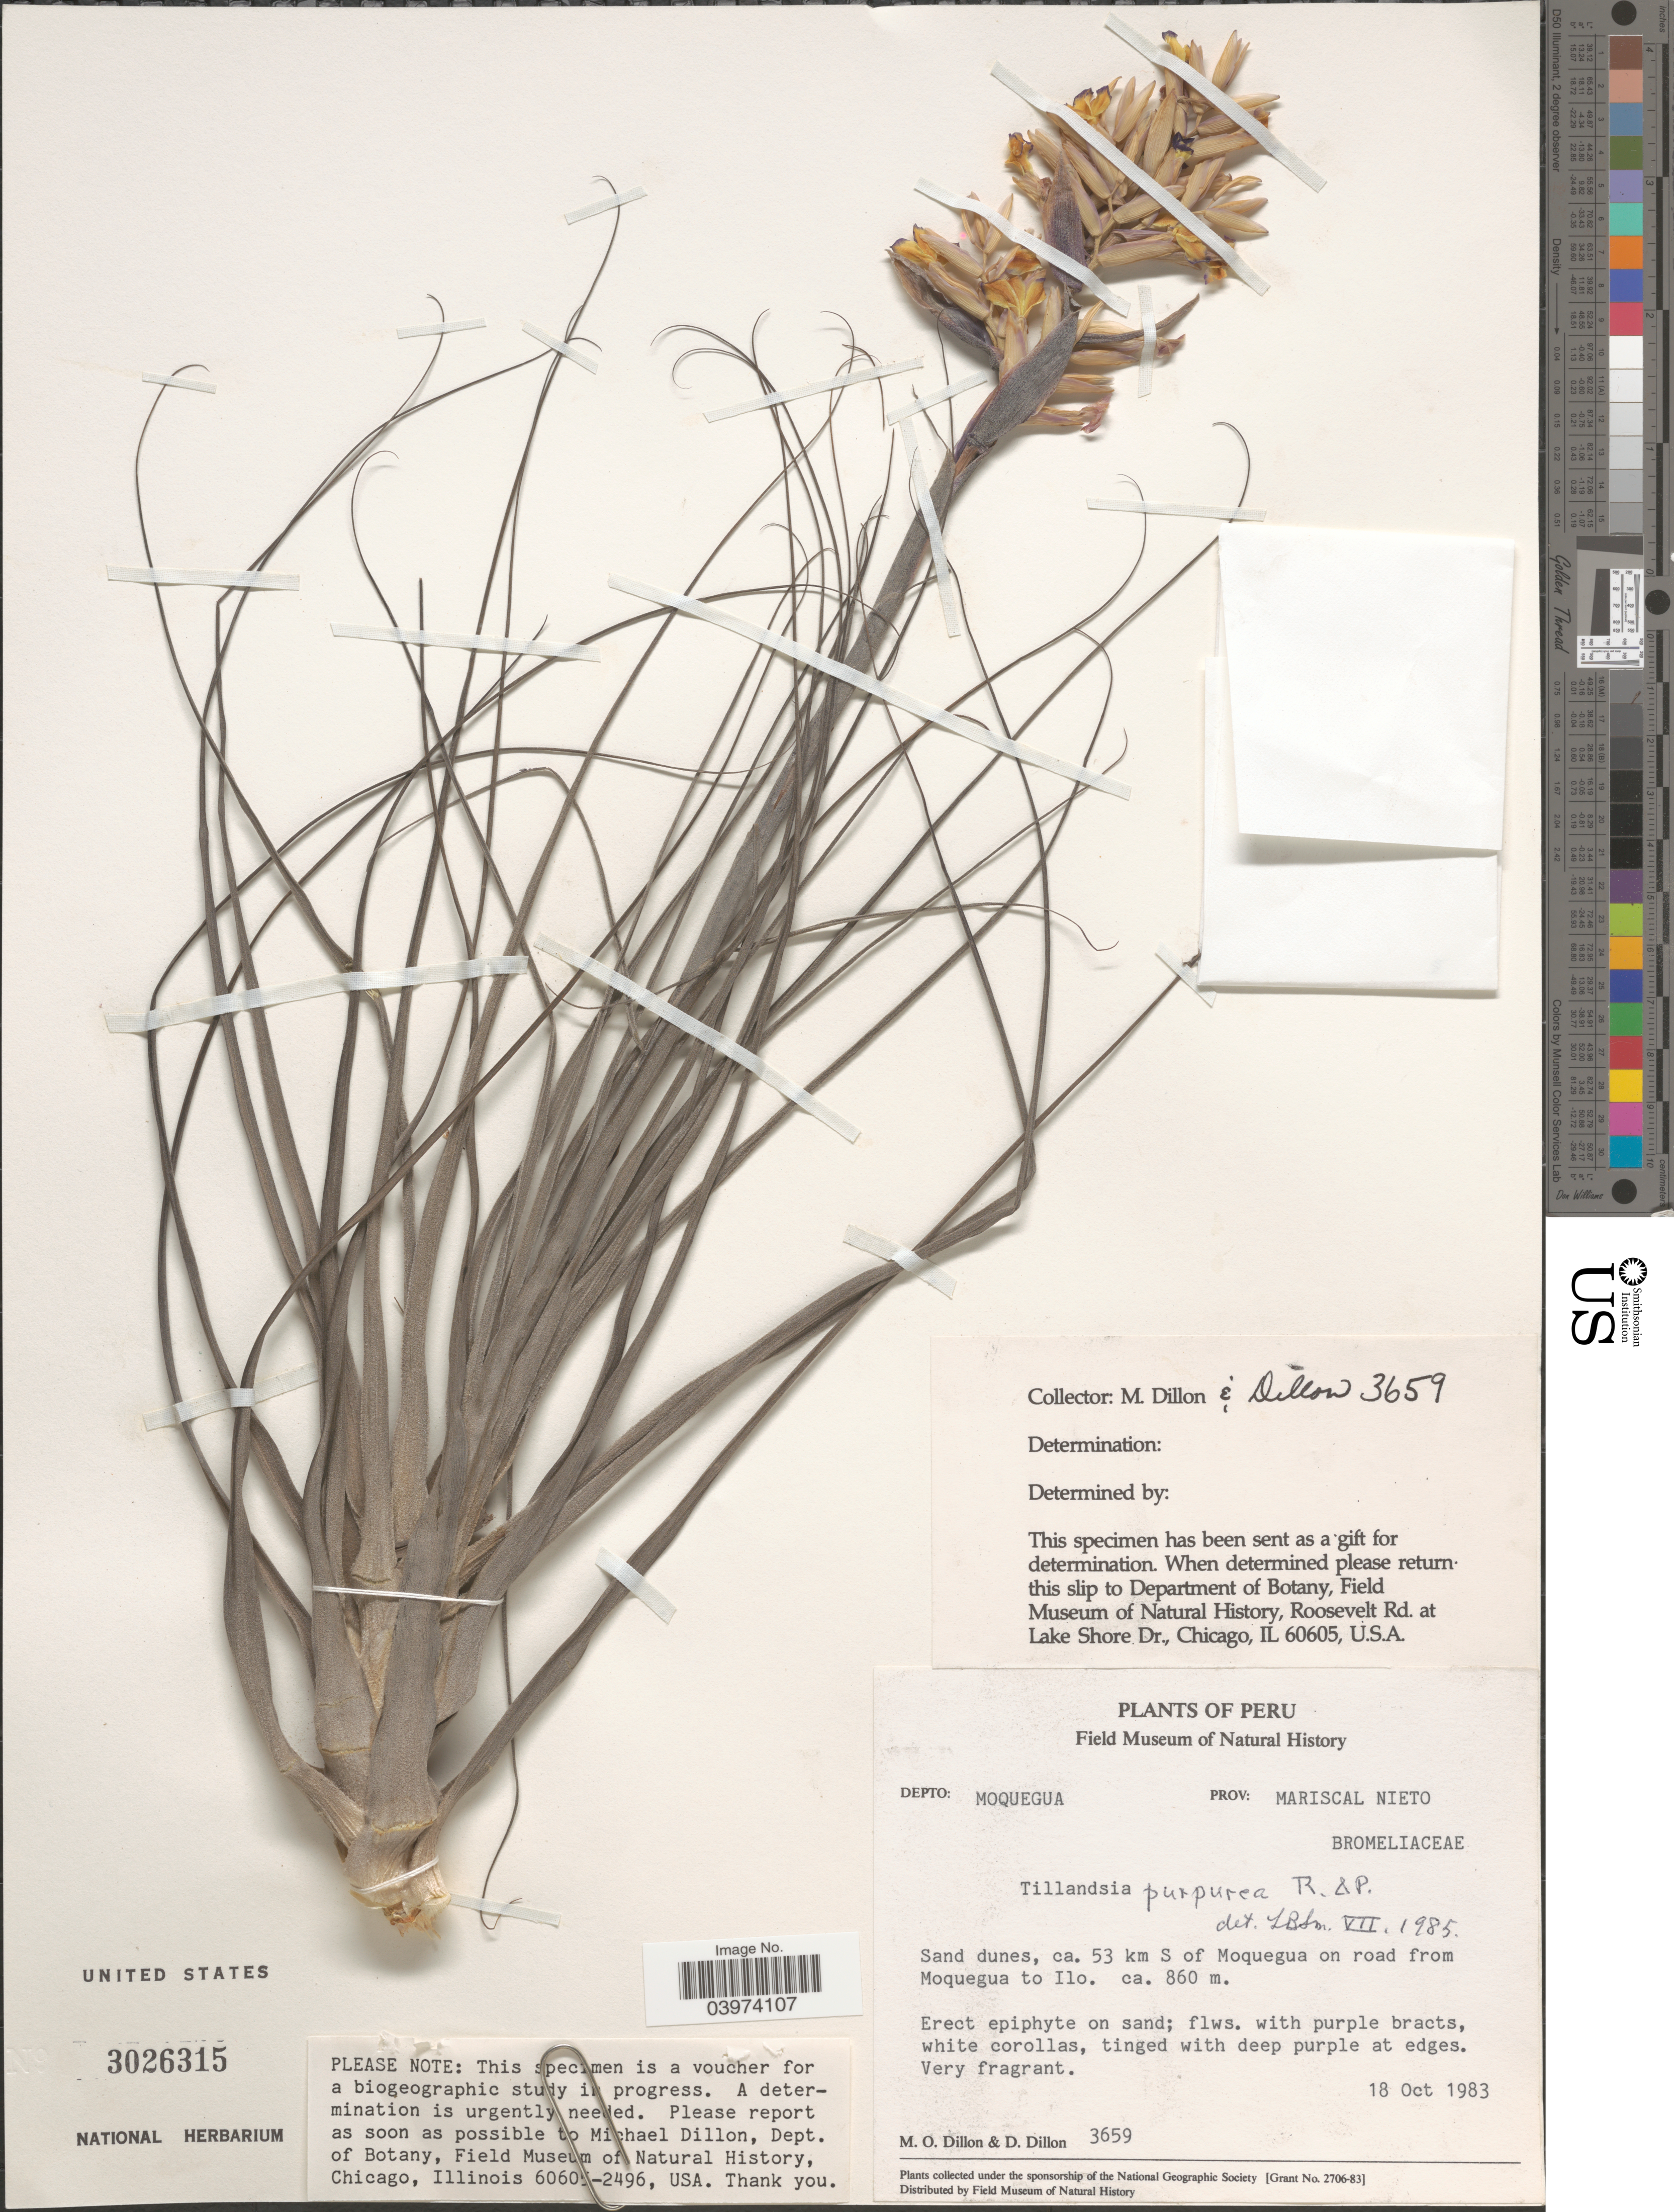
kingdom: Plantae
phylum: Tracheophyta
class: Liliopsida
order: Poales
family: Bromeliaceae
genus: Tillandsia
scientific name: Tillandsia purpurea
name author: Ruiz & Pav.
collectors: M. O. Dillon & D. Dillon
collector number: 3659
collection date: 1983-10-18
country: Peru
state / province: Moquegua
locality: Depto: Moquegua. Prov. Mariscal Nieto. Sand dunes, ca. 53 km S of Moquegua on road from Moquegua to Ilo.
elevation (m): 860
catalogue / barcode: US 3026315